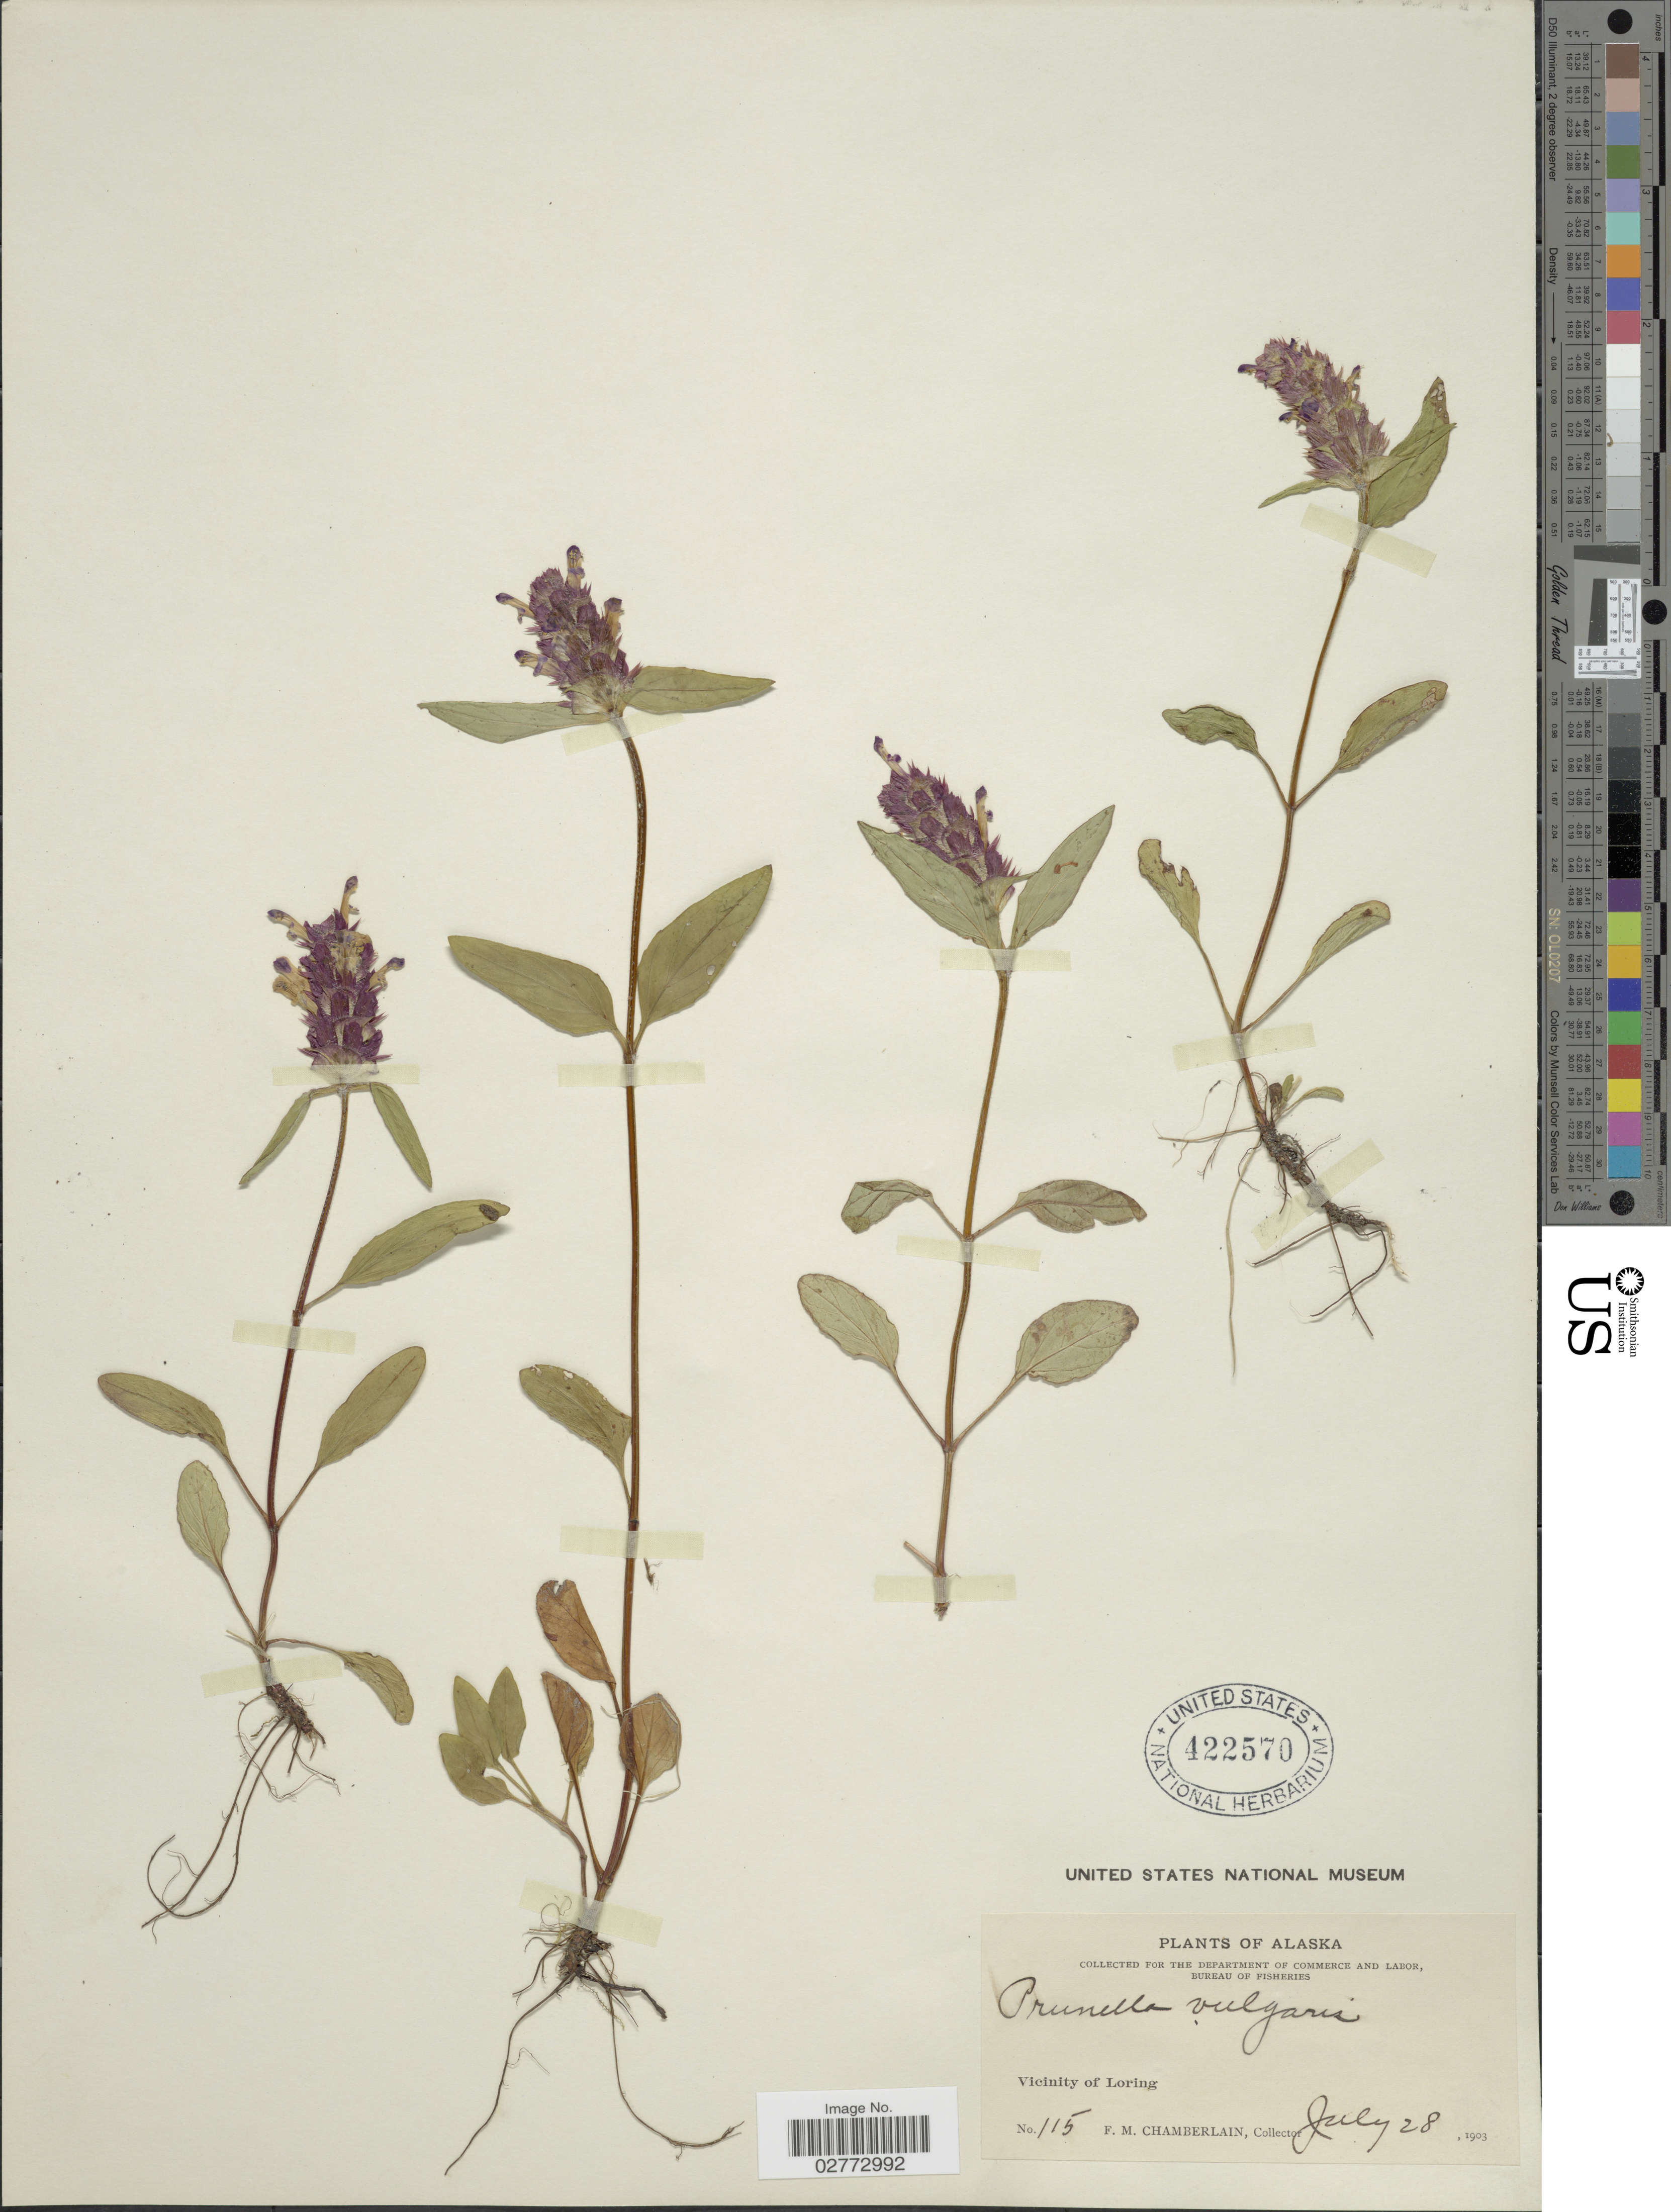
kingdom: Plantae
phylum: Tracheophyta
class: Magnoliopsida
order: Lamiales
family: Lamiaceae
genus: Prunella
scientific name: Prunella vulgaris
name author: L.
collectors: F. Chamberlain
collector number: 115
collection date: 1903-07-28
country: United States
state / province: Alaska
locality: Vicinity of Loring.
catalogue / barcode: US 422570